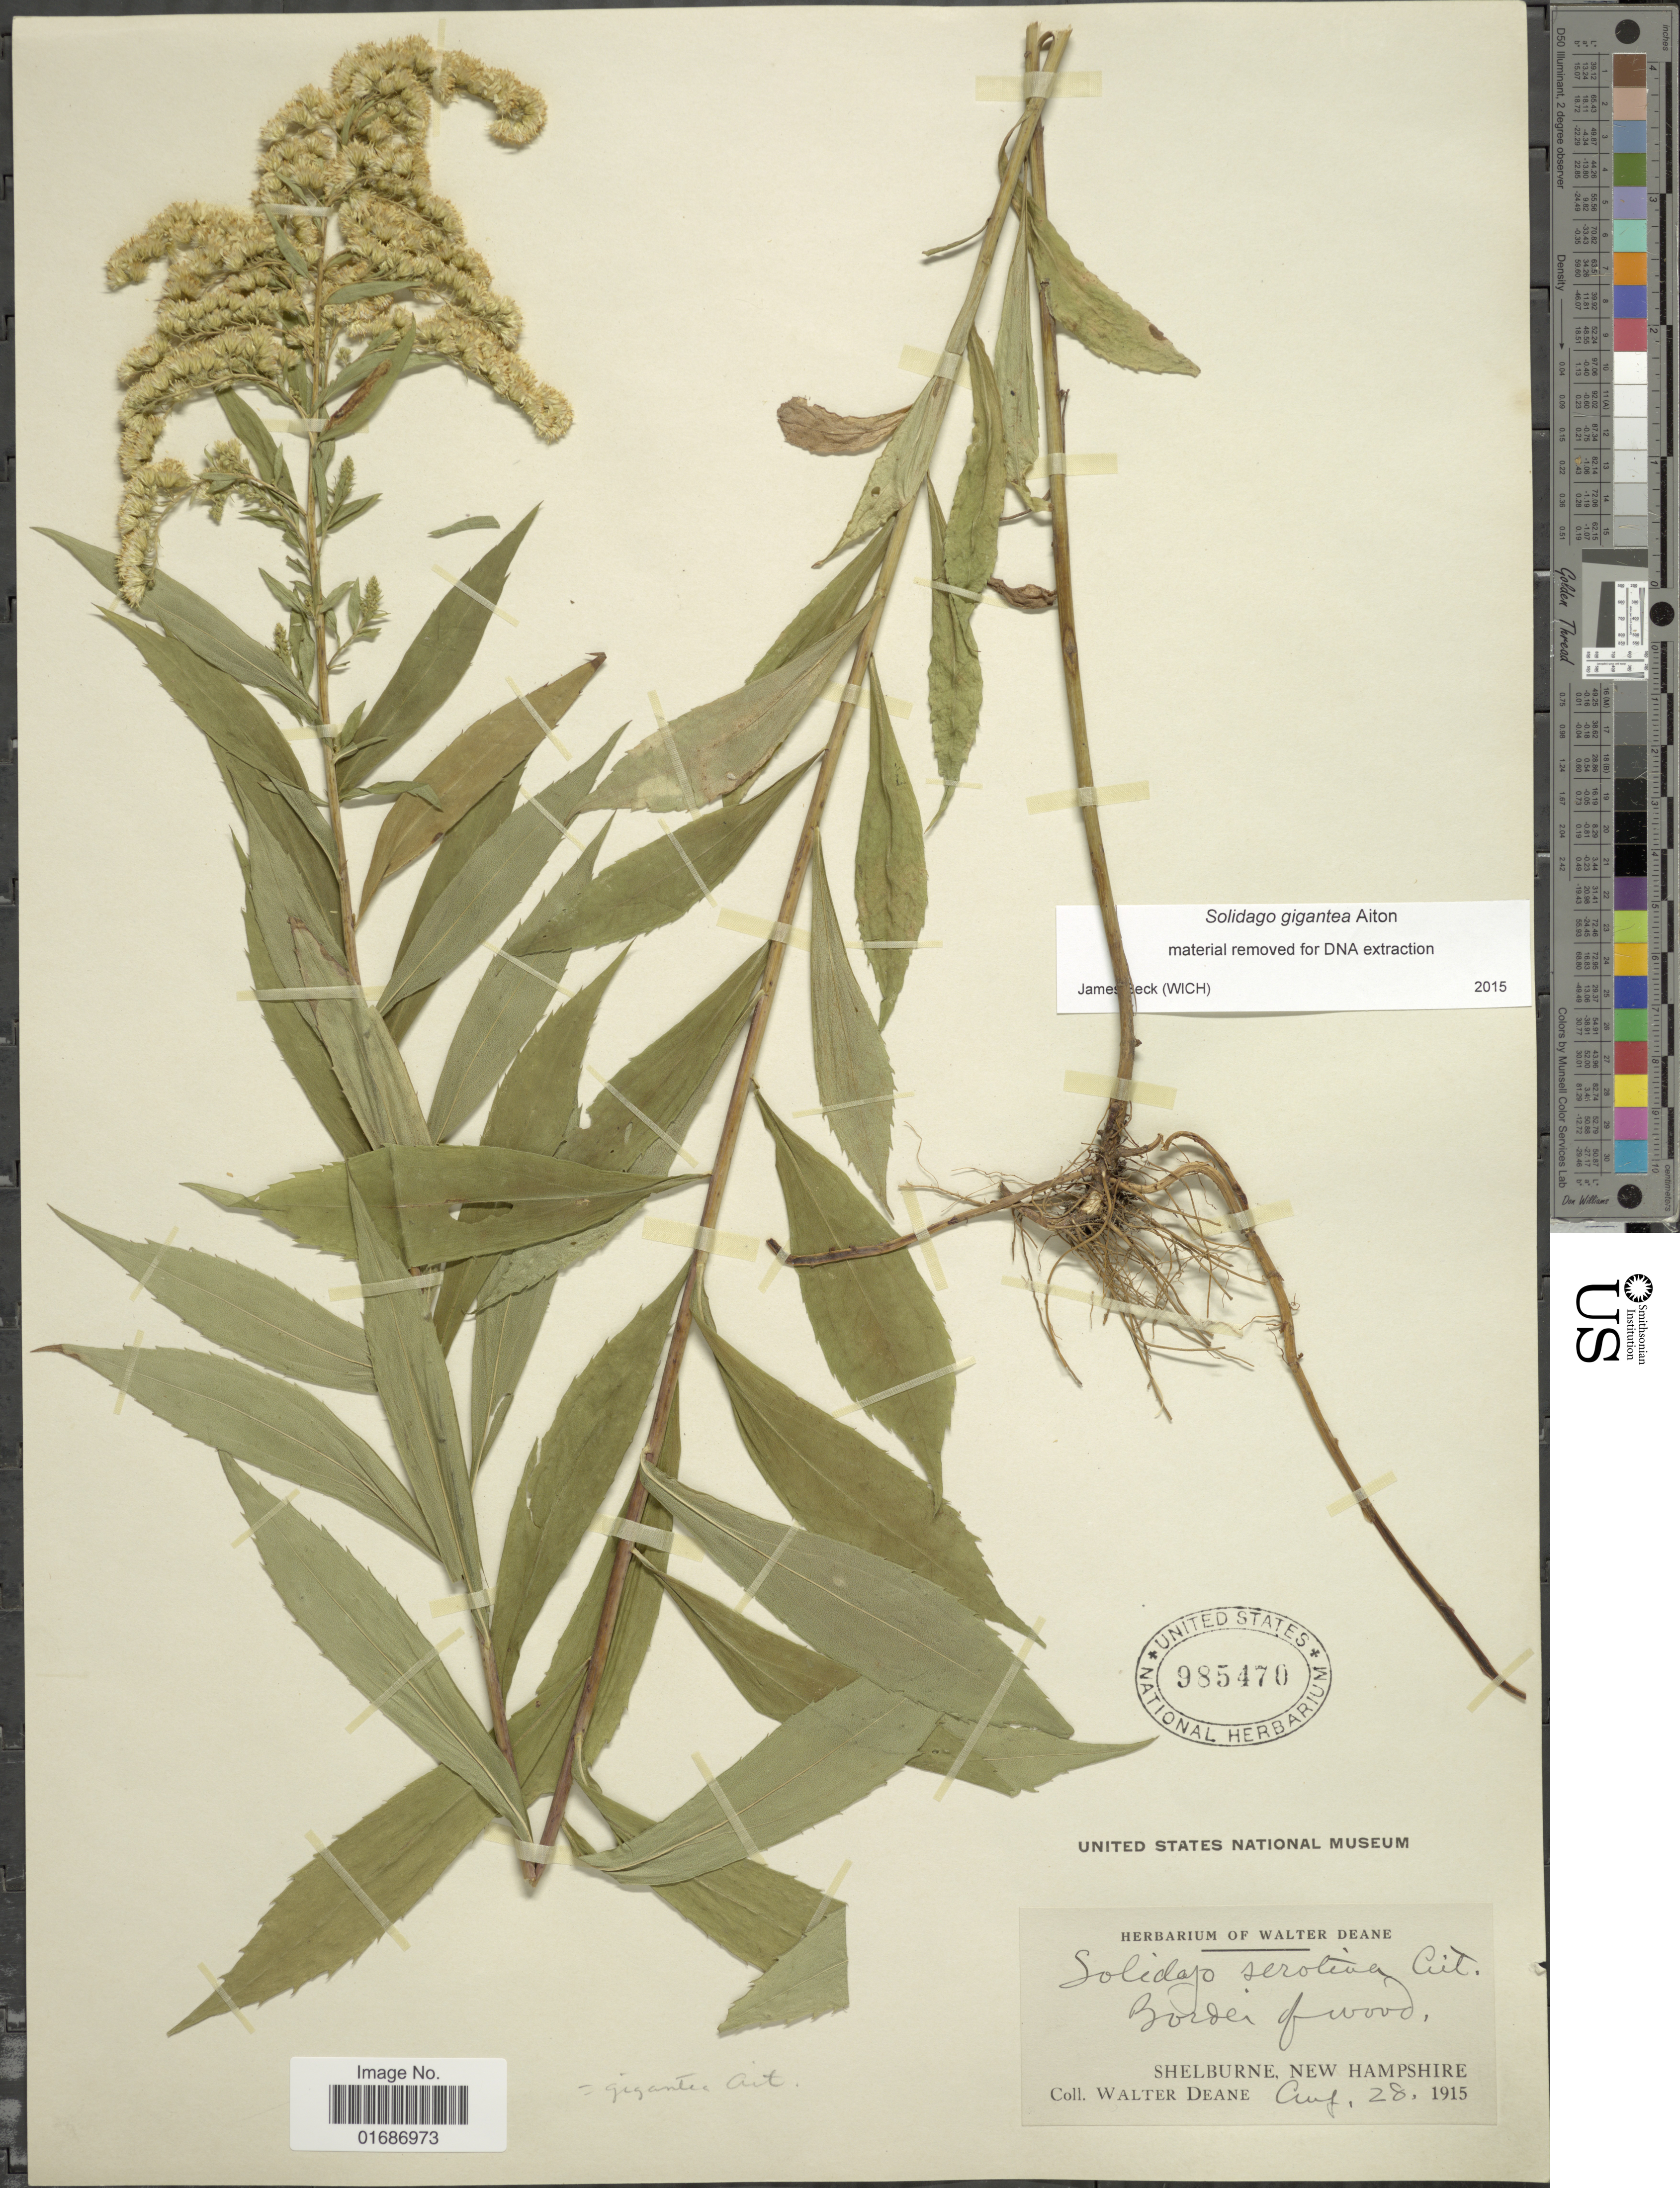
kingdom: Plantae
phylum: Tracheophyta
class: Magnoliopsida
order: Asterales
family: Asteraceae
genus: Solidago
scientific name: Solidago gigantea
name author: Aiton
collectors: W. Deane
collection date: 1915-08-28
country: United States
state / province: New Hampshire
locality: Border of wood, Shelburne, New Hampshire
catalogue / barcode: US 985470